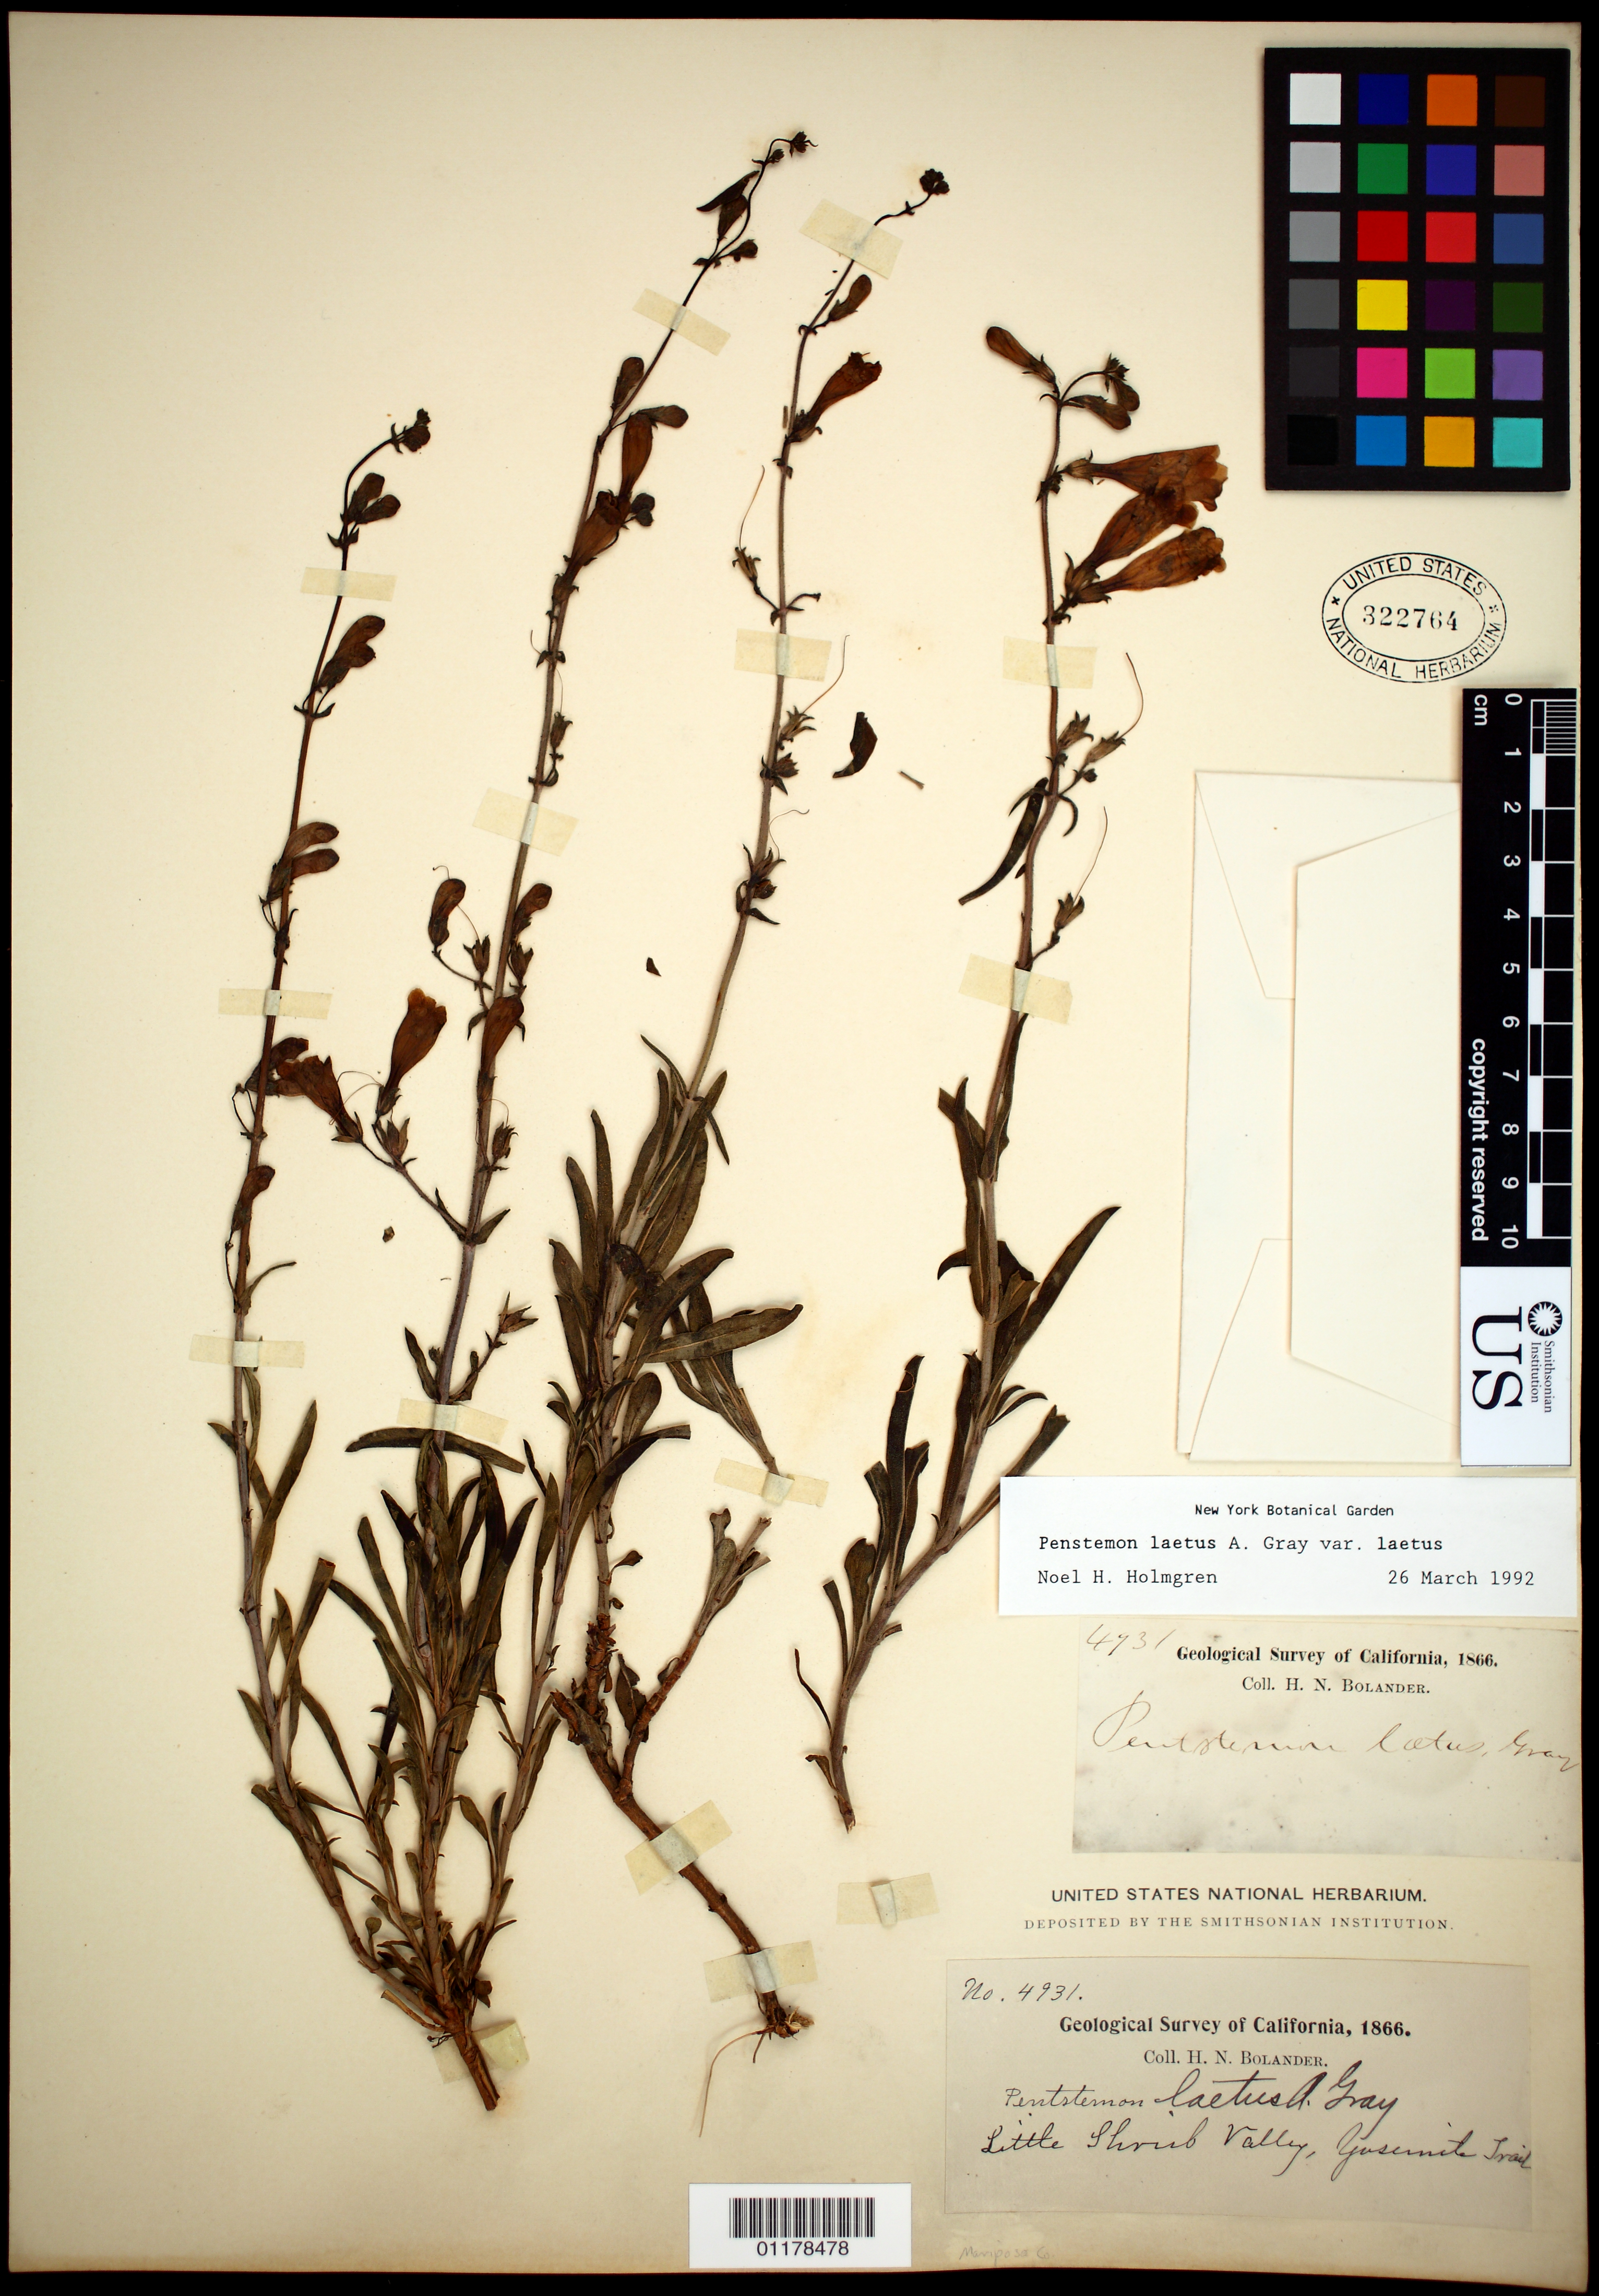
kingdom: Plantae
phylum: Tracheophyta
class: Magnoliopsida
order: Lamiales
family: Plantaginaceae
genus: Penstemon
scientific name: Penstemon laetus var. laetus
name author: A. Gray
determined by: Holmgren, N. H., (NY), New York Botanical Garden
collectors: H. Bolander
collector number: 4931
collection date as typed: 1866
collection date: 1866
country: United States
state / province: California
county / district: Mariposa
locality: Little Shrub Valley, Yosemite Trail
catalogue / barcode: US 322764